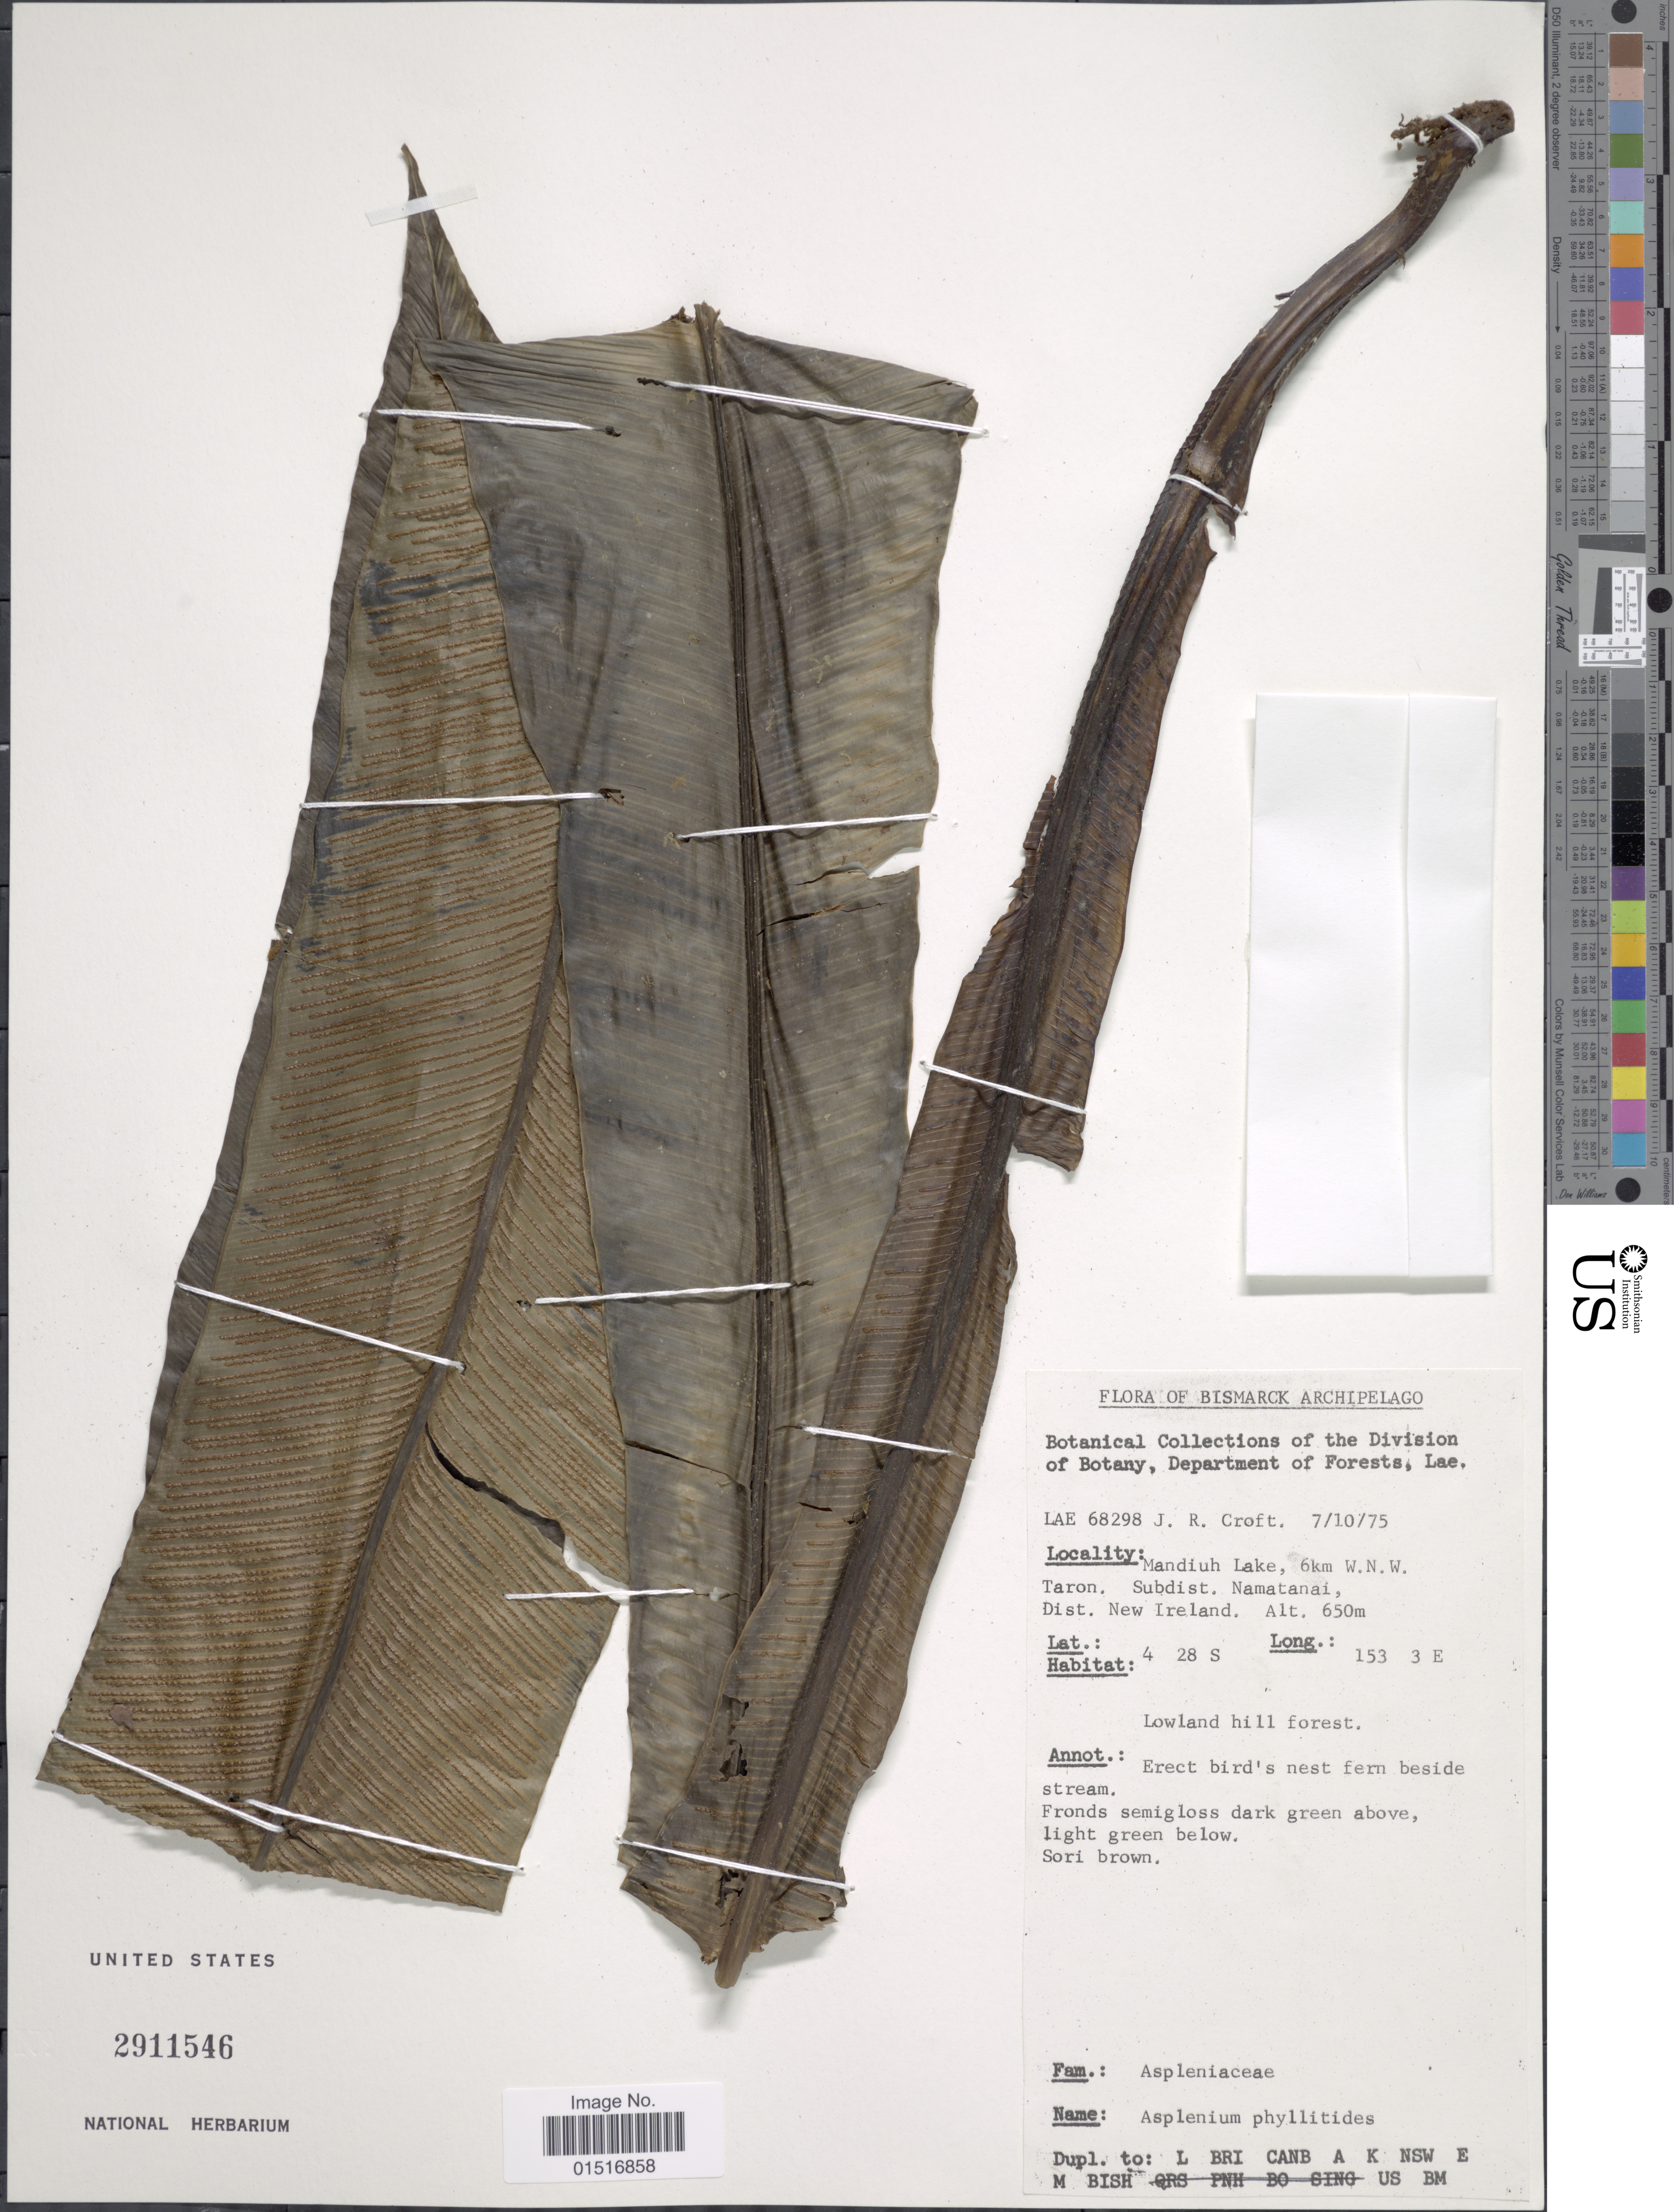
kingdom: Plantae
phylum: Tracheophyta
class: Polypodiopsida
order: Polypodiales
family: Aspleniaceae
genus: Asplenium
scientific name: Asplenium phyllitidis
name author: D. Don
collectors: J. R. Croft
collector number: LAE 68298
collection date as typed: Transcribed d/m/y: 7/10/75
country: Papua New Guinea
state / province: New Ireland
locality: Bismarck Archipelago. Mandiuh Lake, 6km W.N.W. Taron, Subdist. Namatanai. Dist. New Ireland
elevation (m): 650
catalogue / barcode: US 2911546